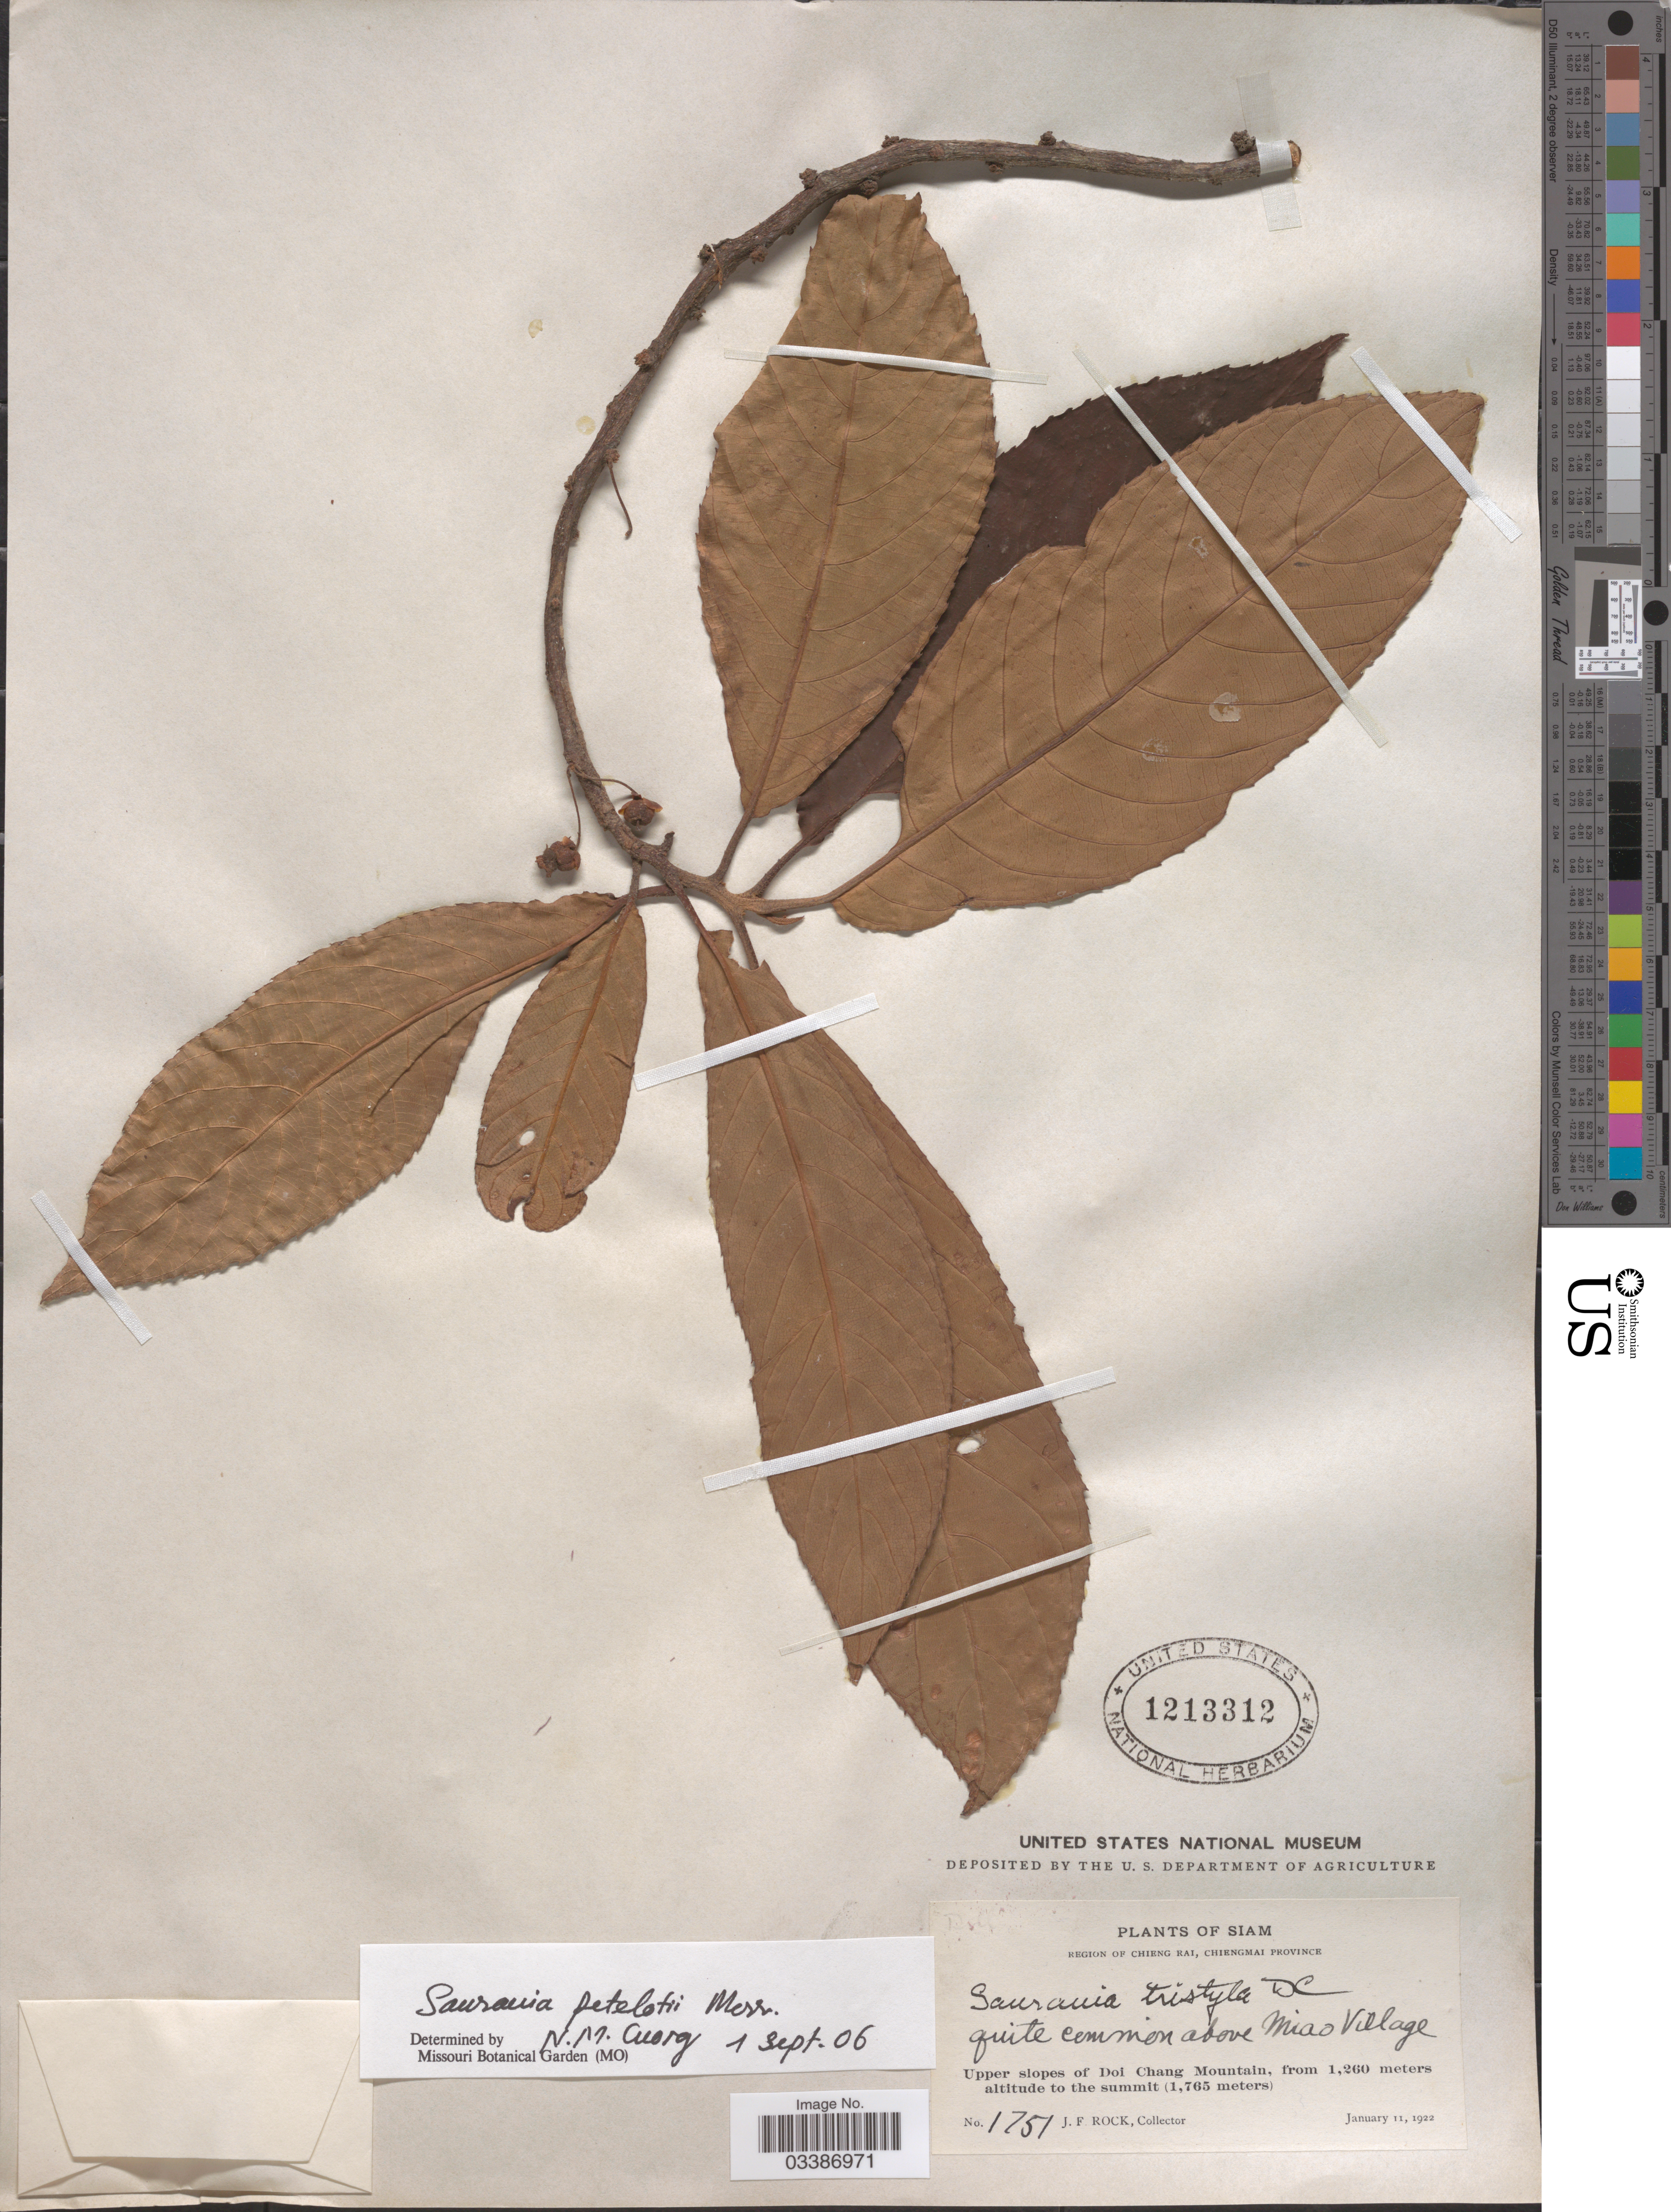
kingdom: Plantae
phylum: Tracheophyta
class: Magnoliopsida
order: Ericales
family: Actinidiaceae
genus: Saurauia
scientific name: Saurauia petelotii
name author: Merr.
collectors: J. Rock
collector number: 1751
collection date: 1922-01-11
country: Thailand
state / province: Chiang Mai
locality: Siam. Region of Chieng Rai, Chiengmai Province. Upper slopes of Doi Chang Mountain.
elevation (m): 1260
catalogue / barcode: US 1213312